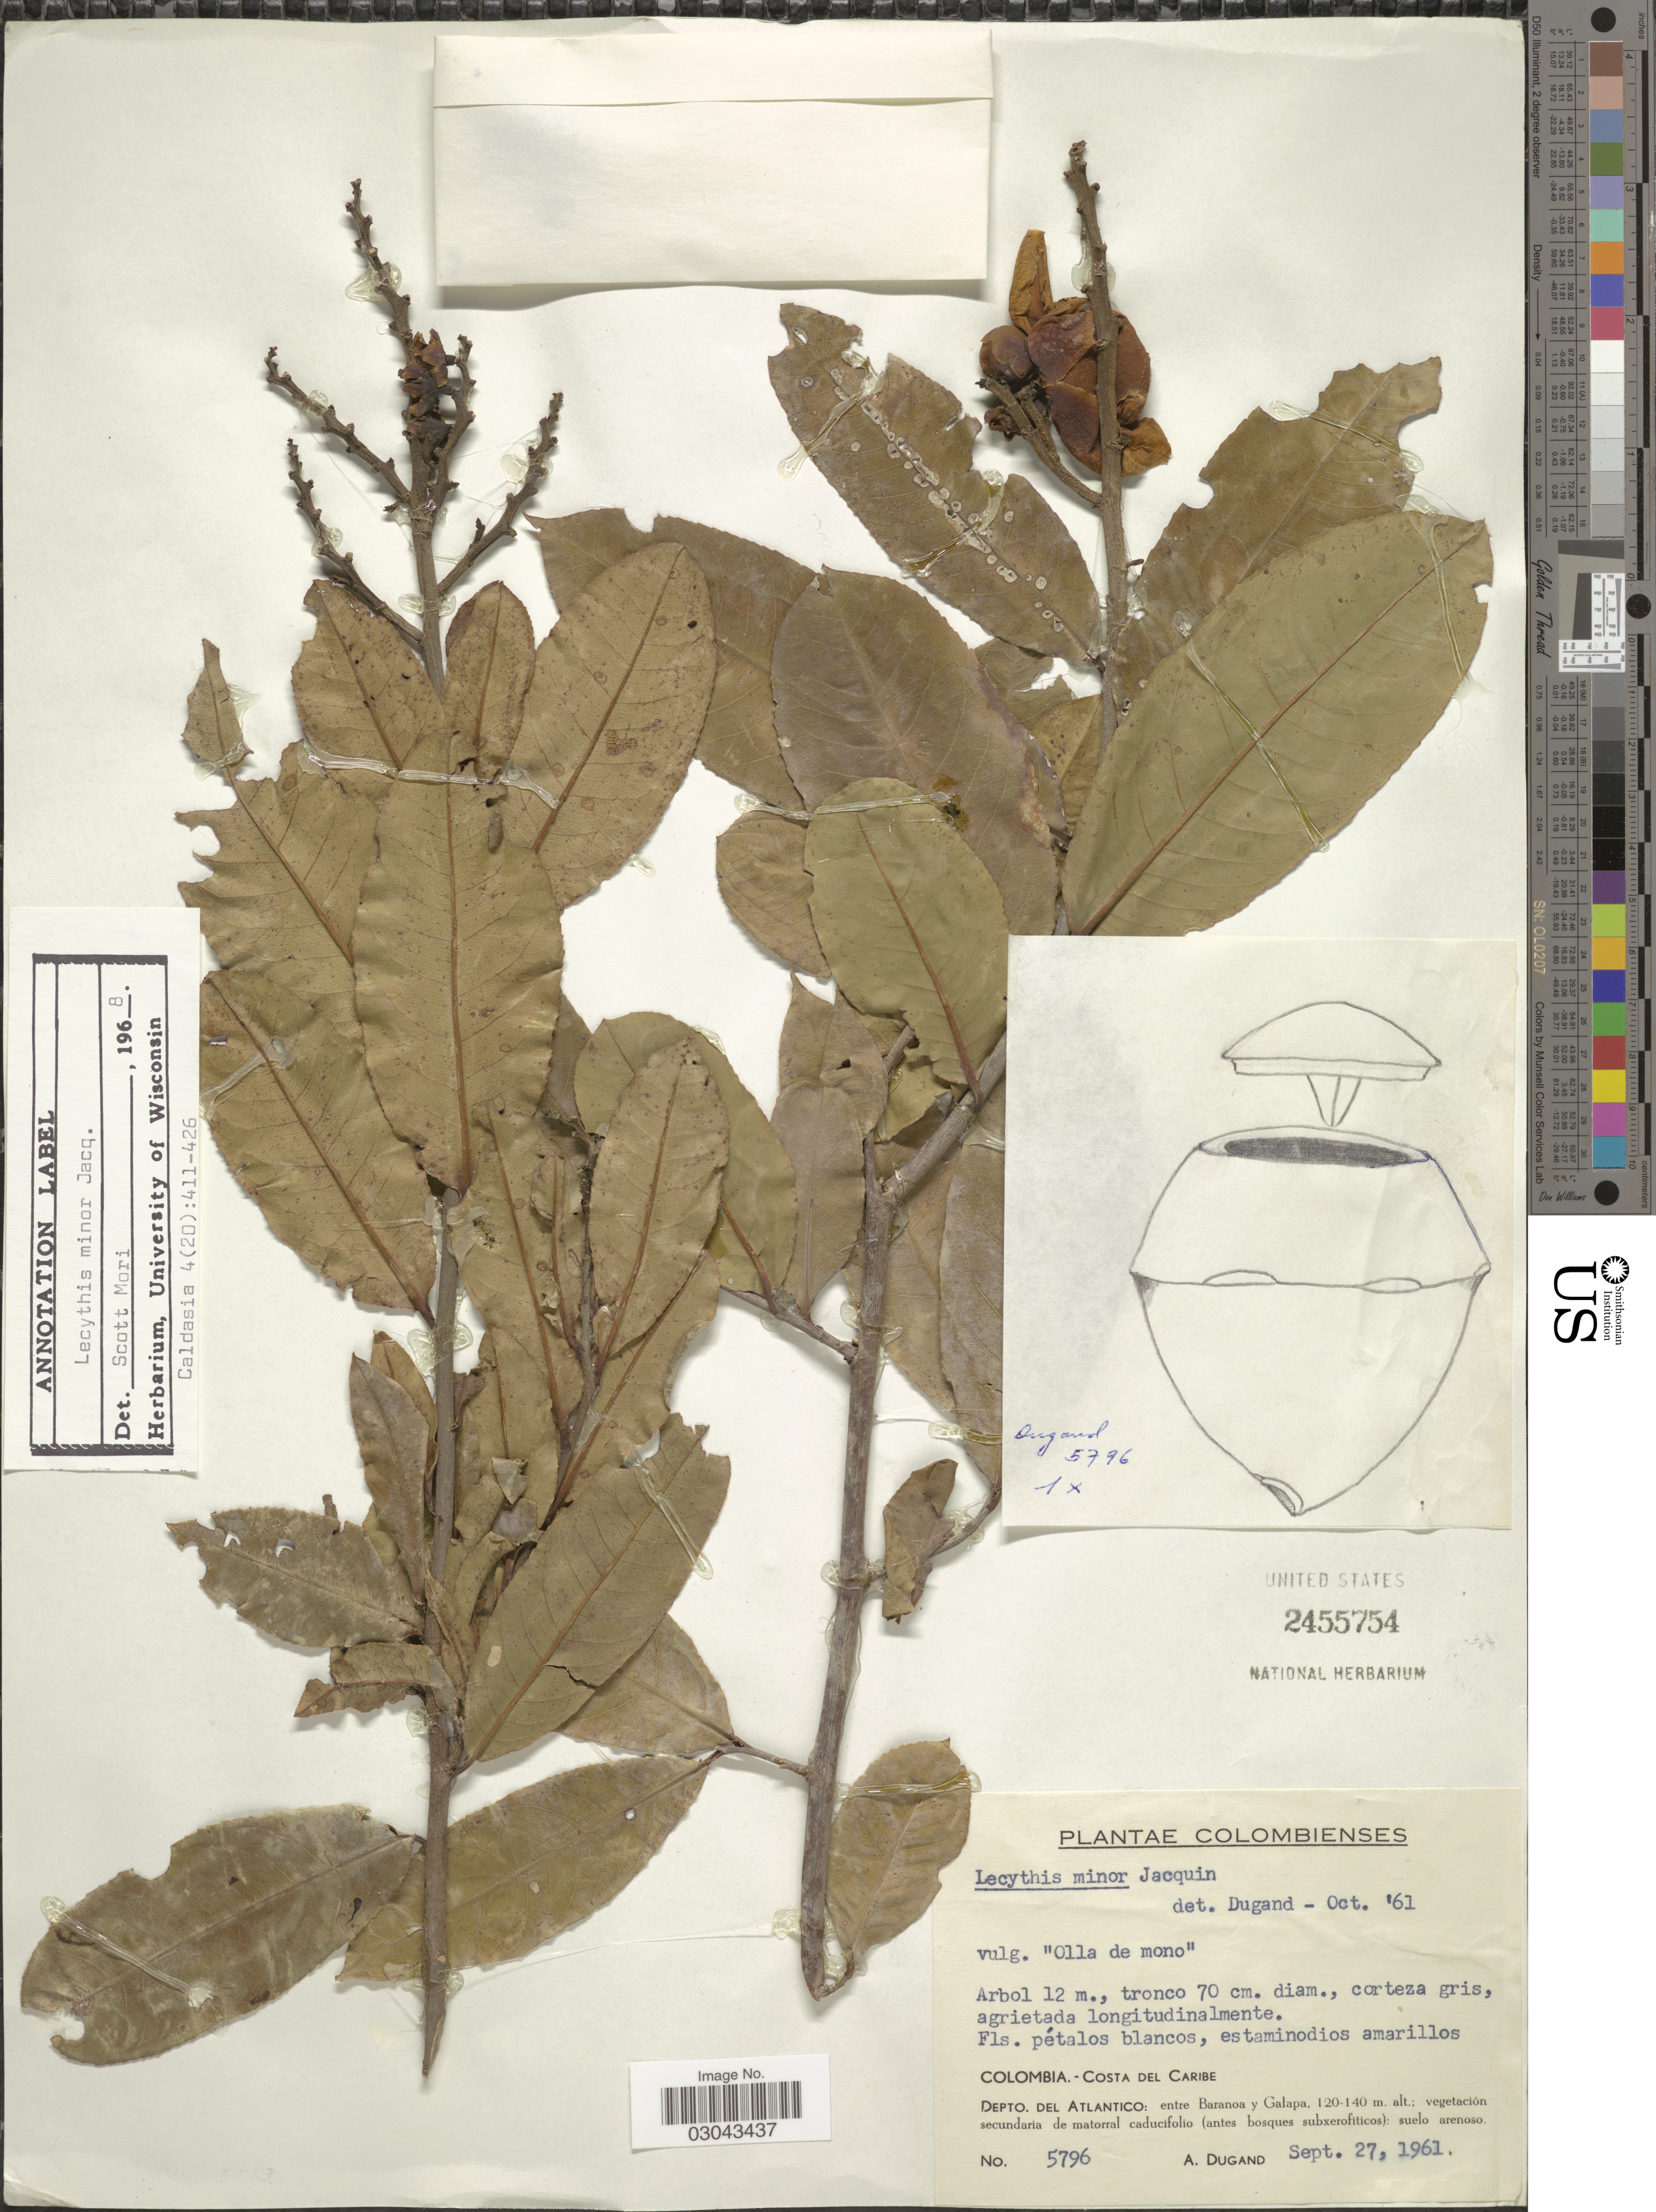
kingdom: Plantae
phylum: Tracheophyta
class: Magnoliopsida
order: Ericales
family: Lecythidaceae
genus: Lecythis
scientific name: Lecythis minor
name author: Jacq.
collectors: A. Dugand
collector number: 5796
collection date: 1961-09-27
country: Colombia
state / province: Atlántico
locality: Costa del Caribe, Depto. Del Atlantico: entre Baranoa y Galapa.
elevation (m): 120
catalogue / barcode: US 2455754